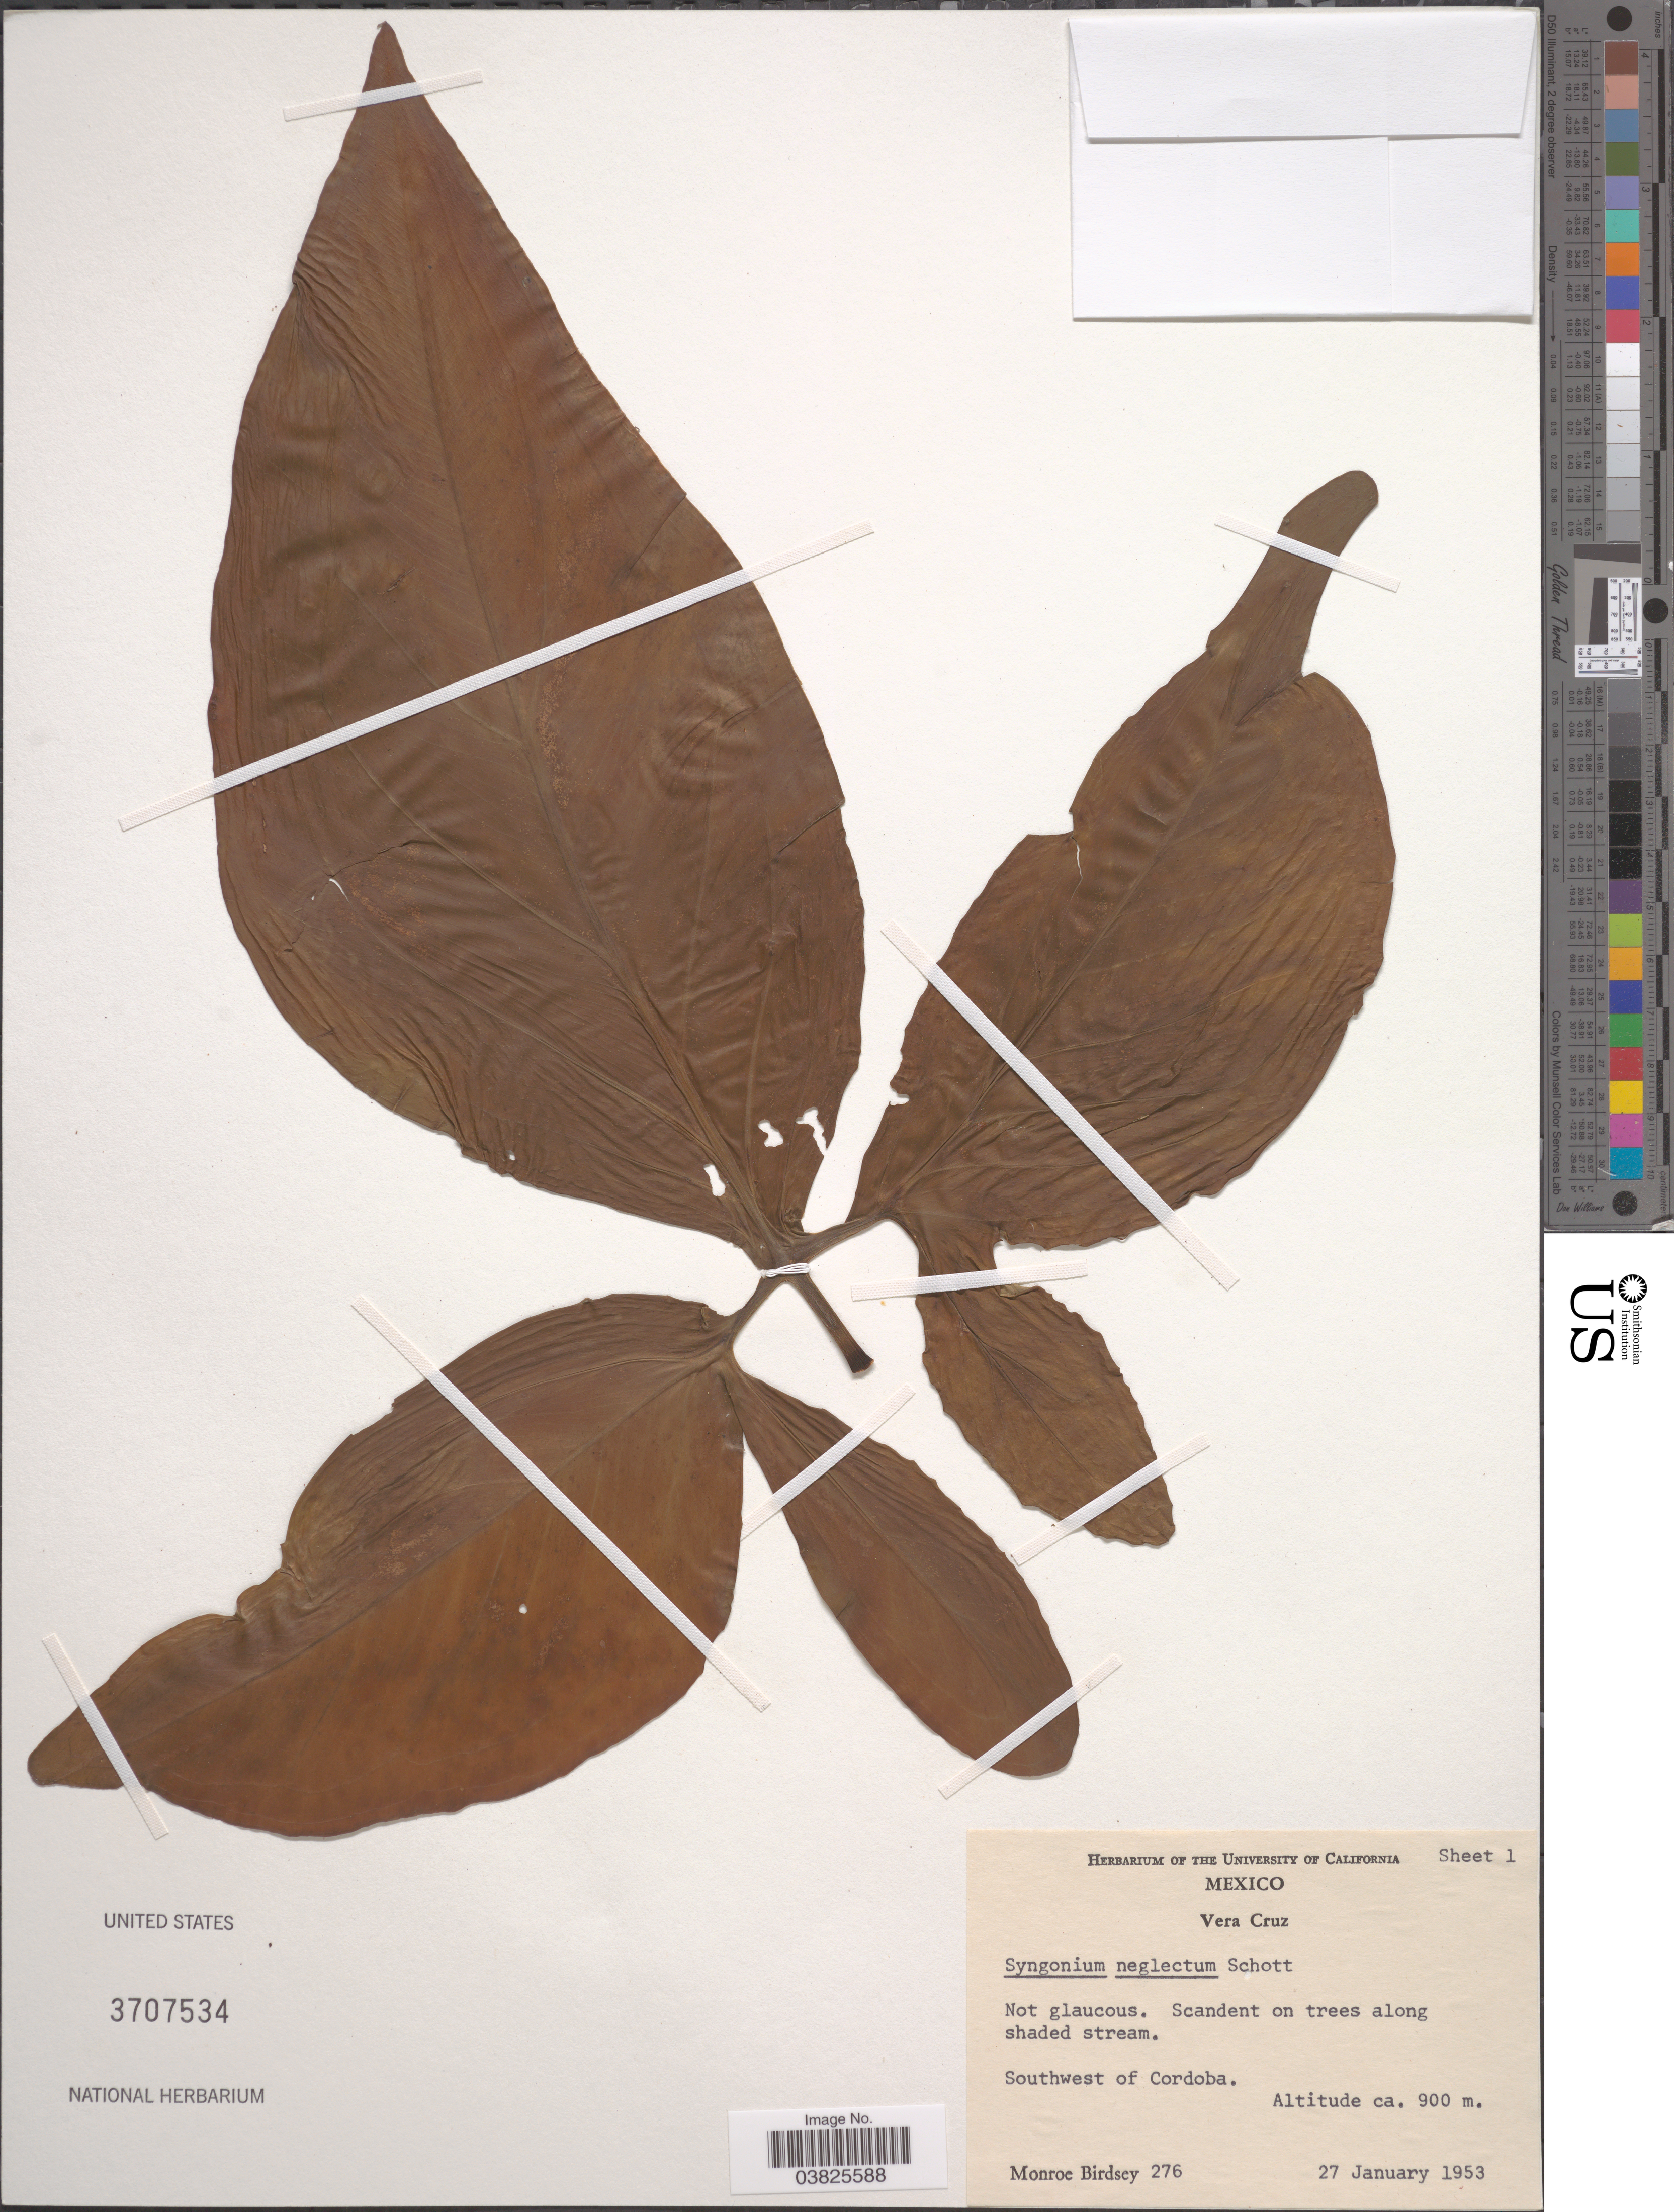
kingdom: Plantae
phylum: Tracheophyta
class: Liliopsida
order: Alismatales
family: Araceae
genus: Syngonium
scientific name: Syngonium neglectum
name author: Schott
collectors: M. Birdsey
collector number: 276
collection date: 1953-01-27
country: Mexico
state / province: Veracruz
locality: Vera Cruz. Along shaded stream. Southwest of Cordoba.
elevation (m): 900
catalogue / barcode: US 3707534